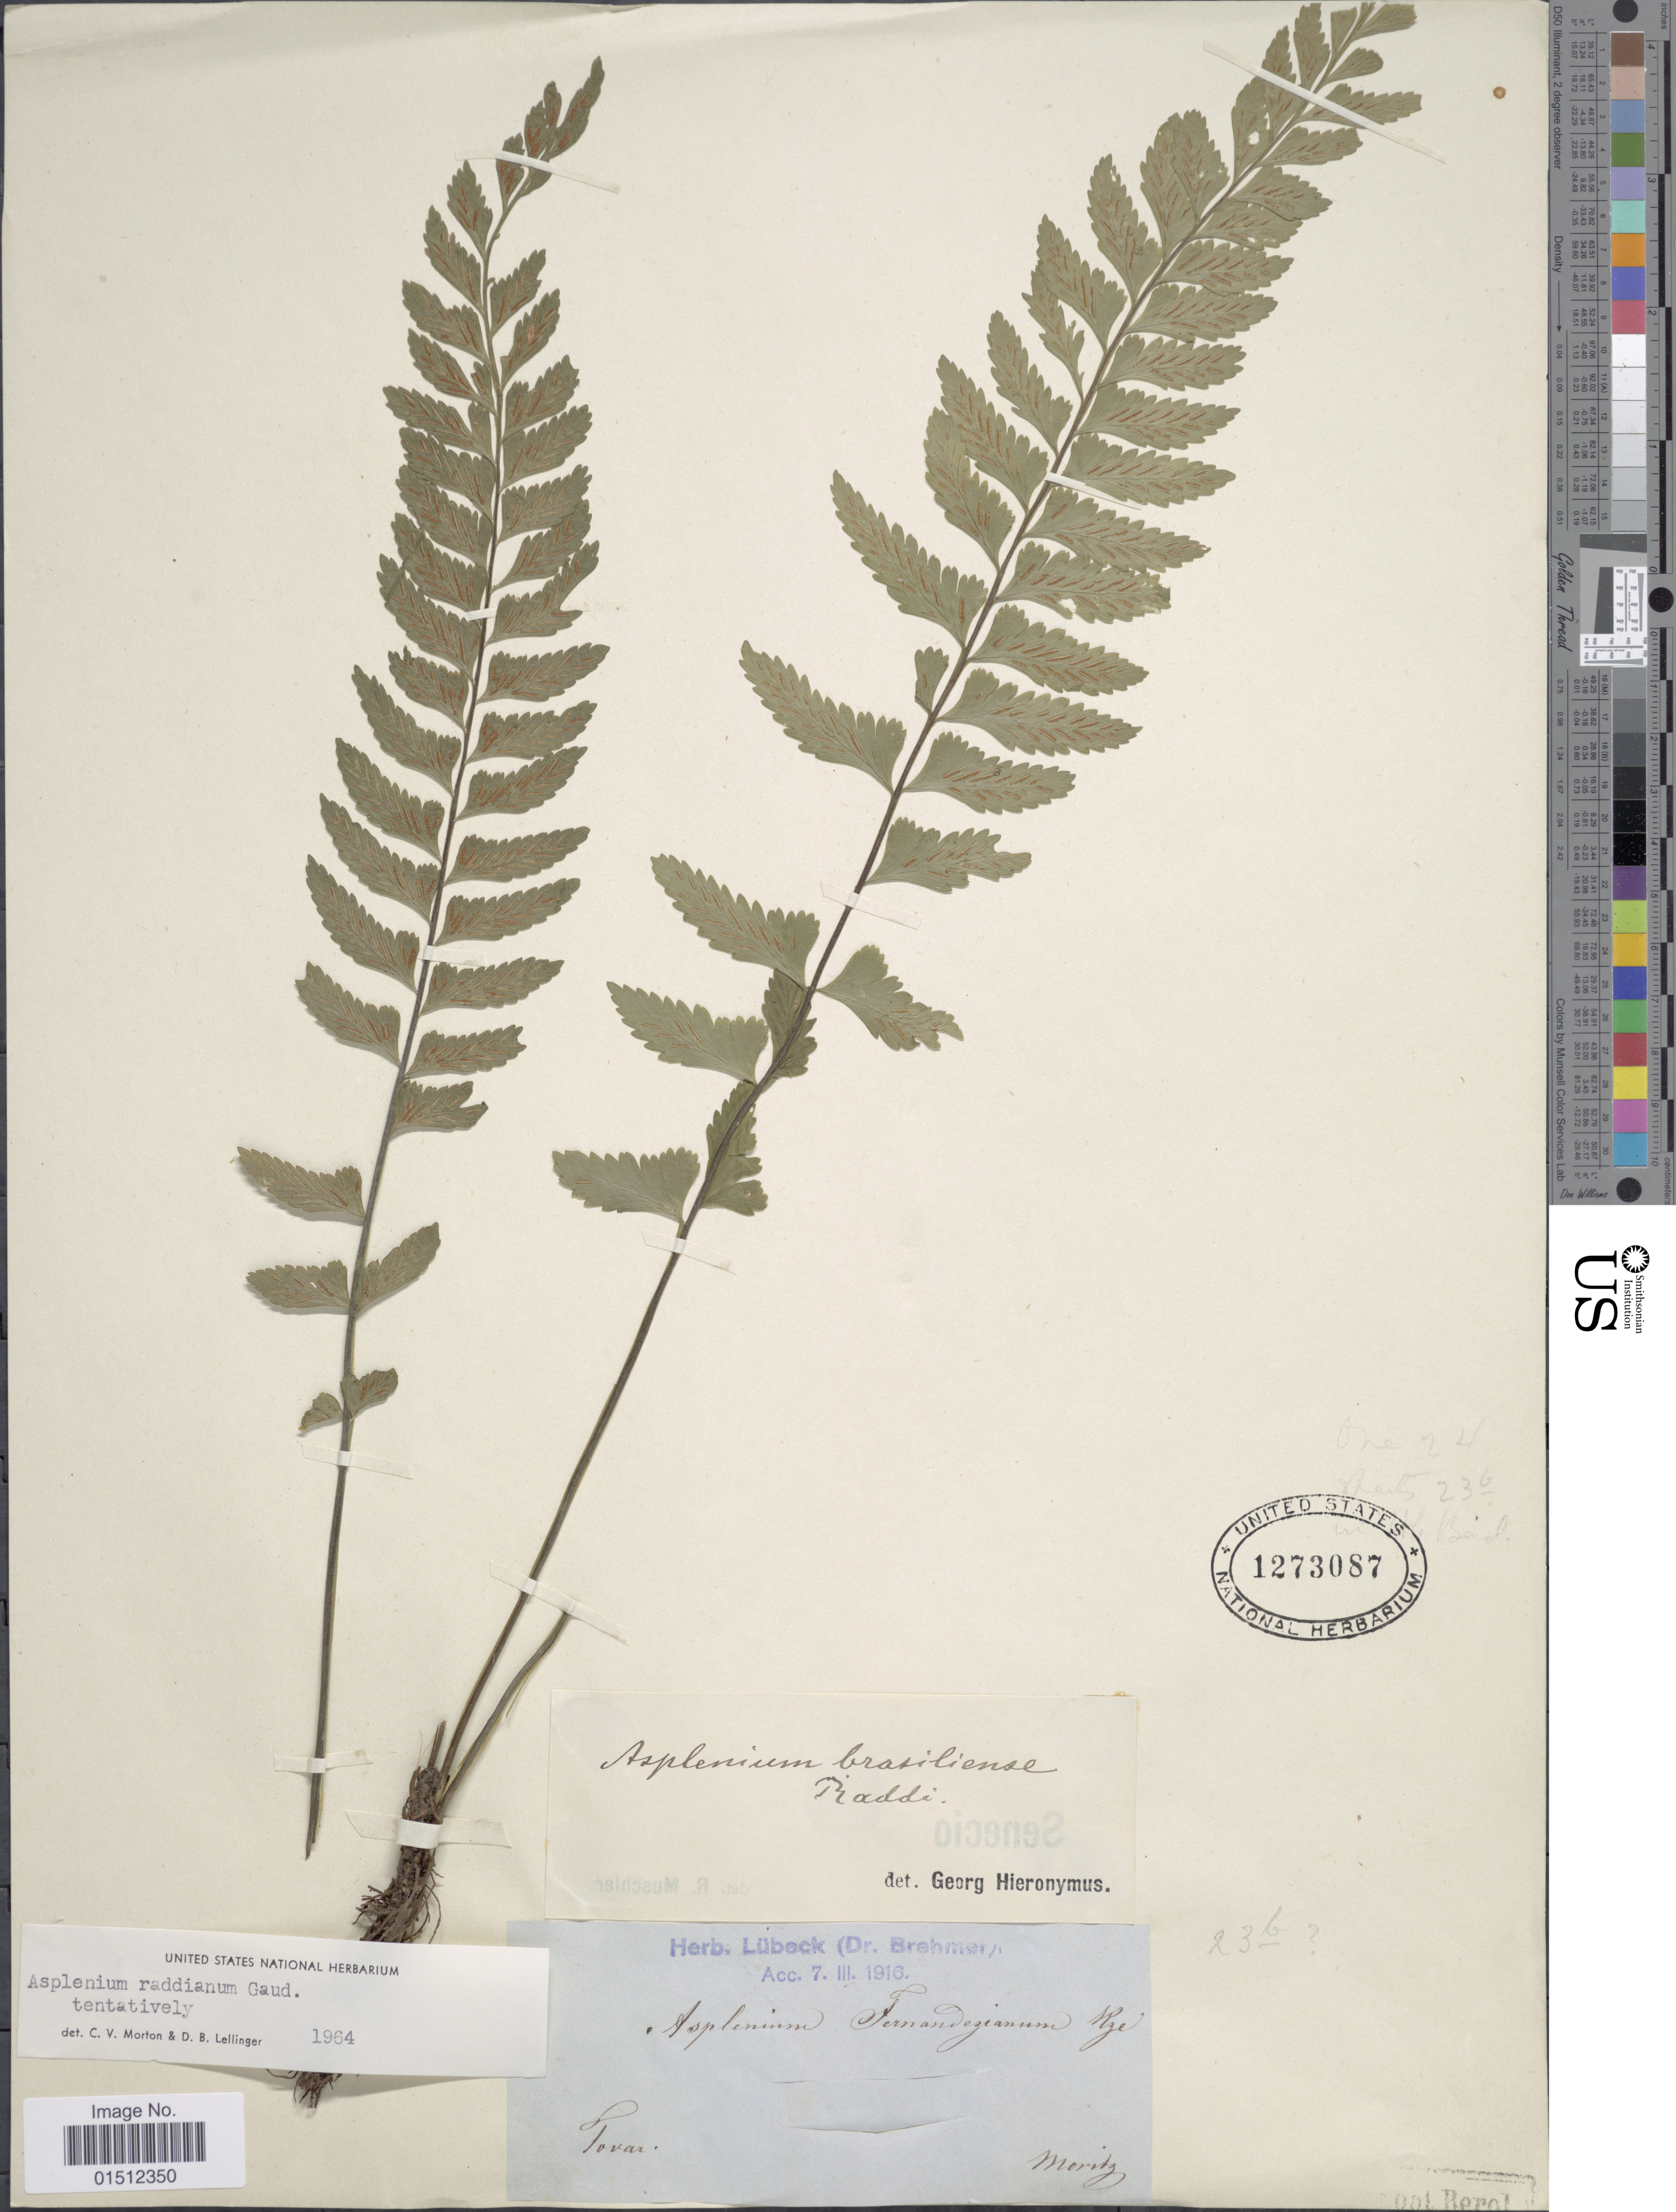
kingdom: Plantae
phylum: Tracheophyta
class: Polypodiopsida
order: Polypodiales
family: Aspleniaceae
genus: Asplenium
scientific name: Asplenium raddianum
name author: Gaudich.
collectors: Moritz, --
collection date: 1916-03-07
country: Venezuela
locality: Tovar.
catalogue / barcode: US 1273087